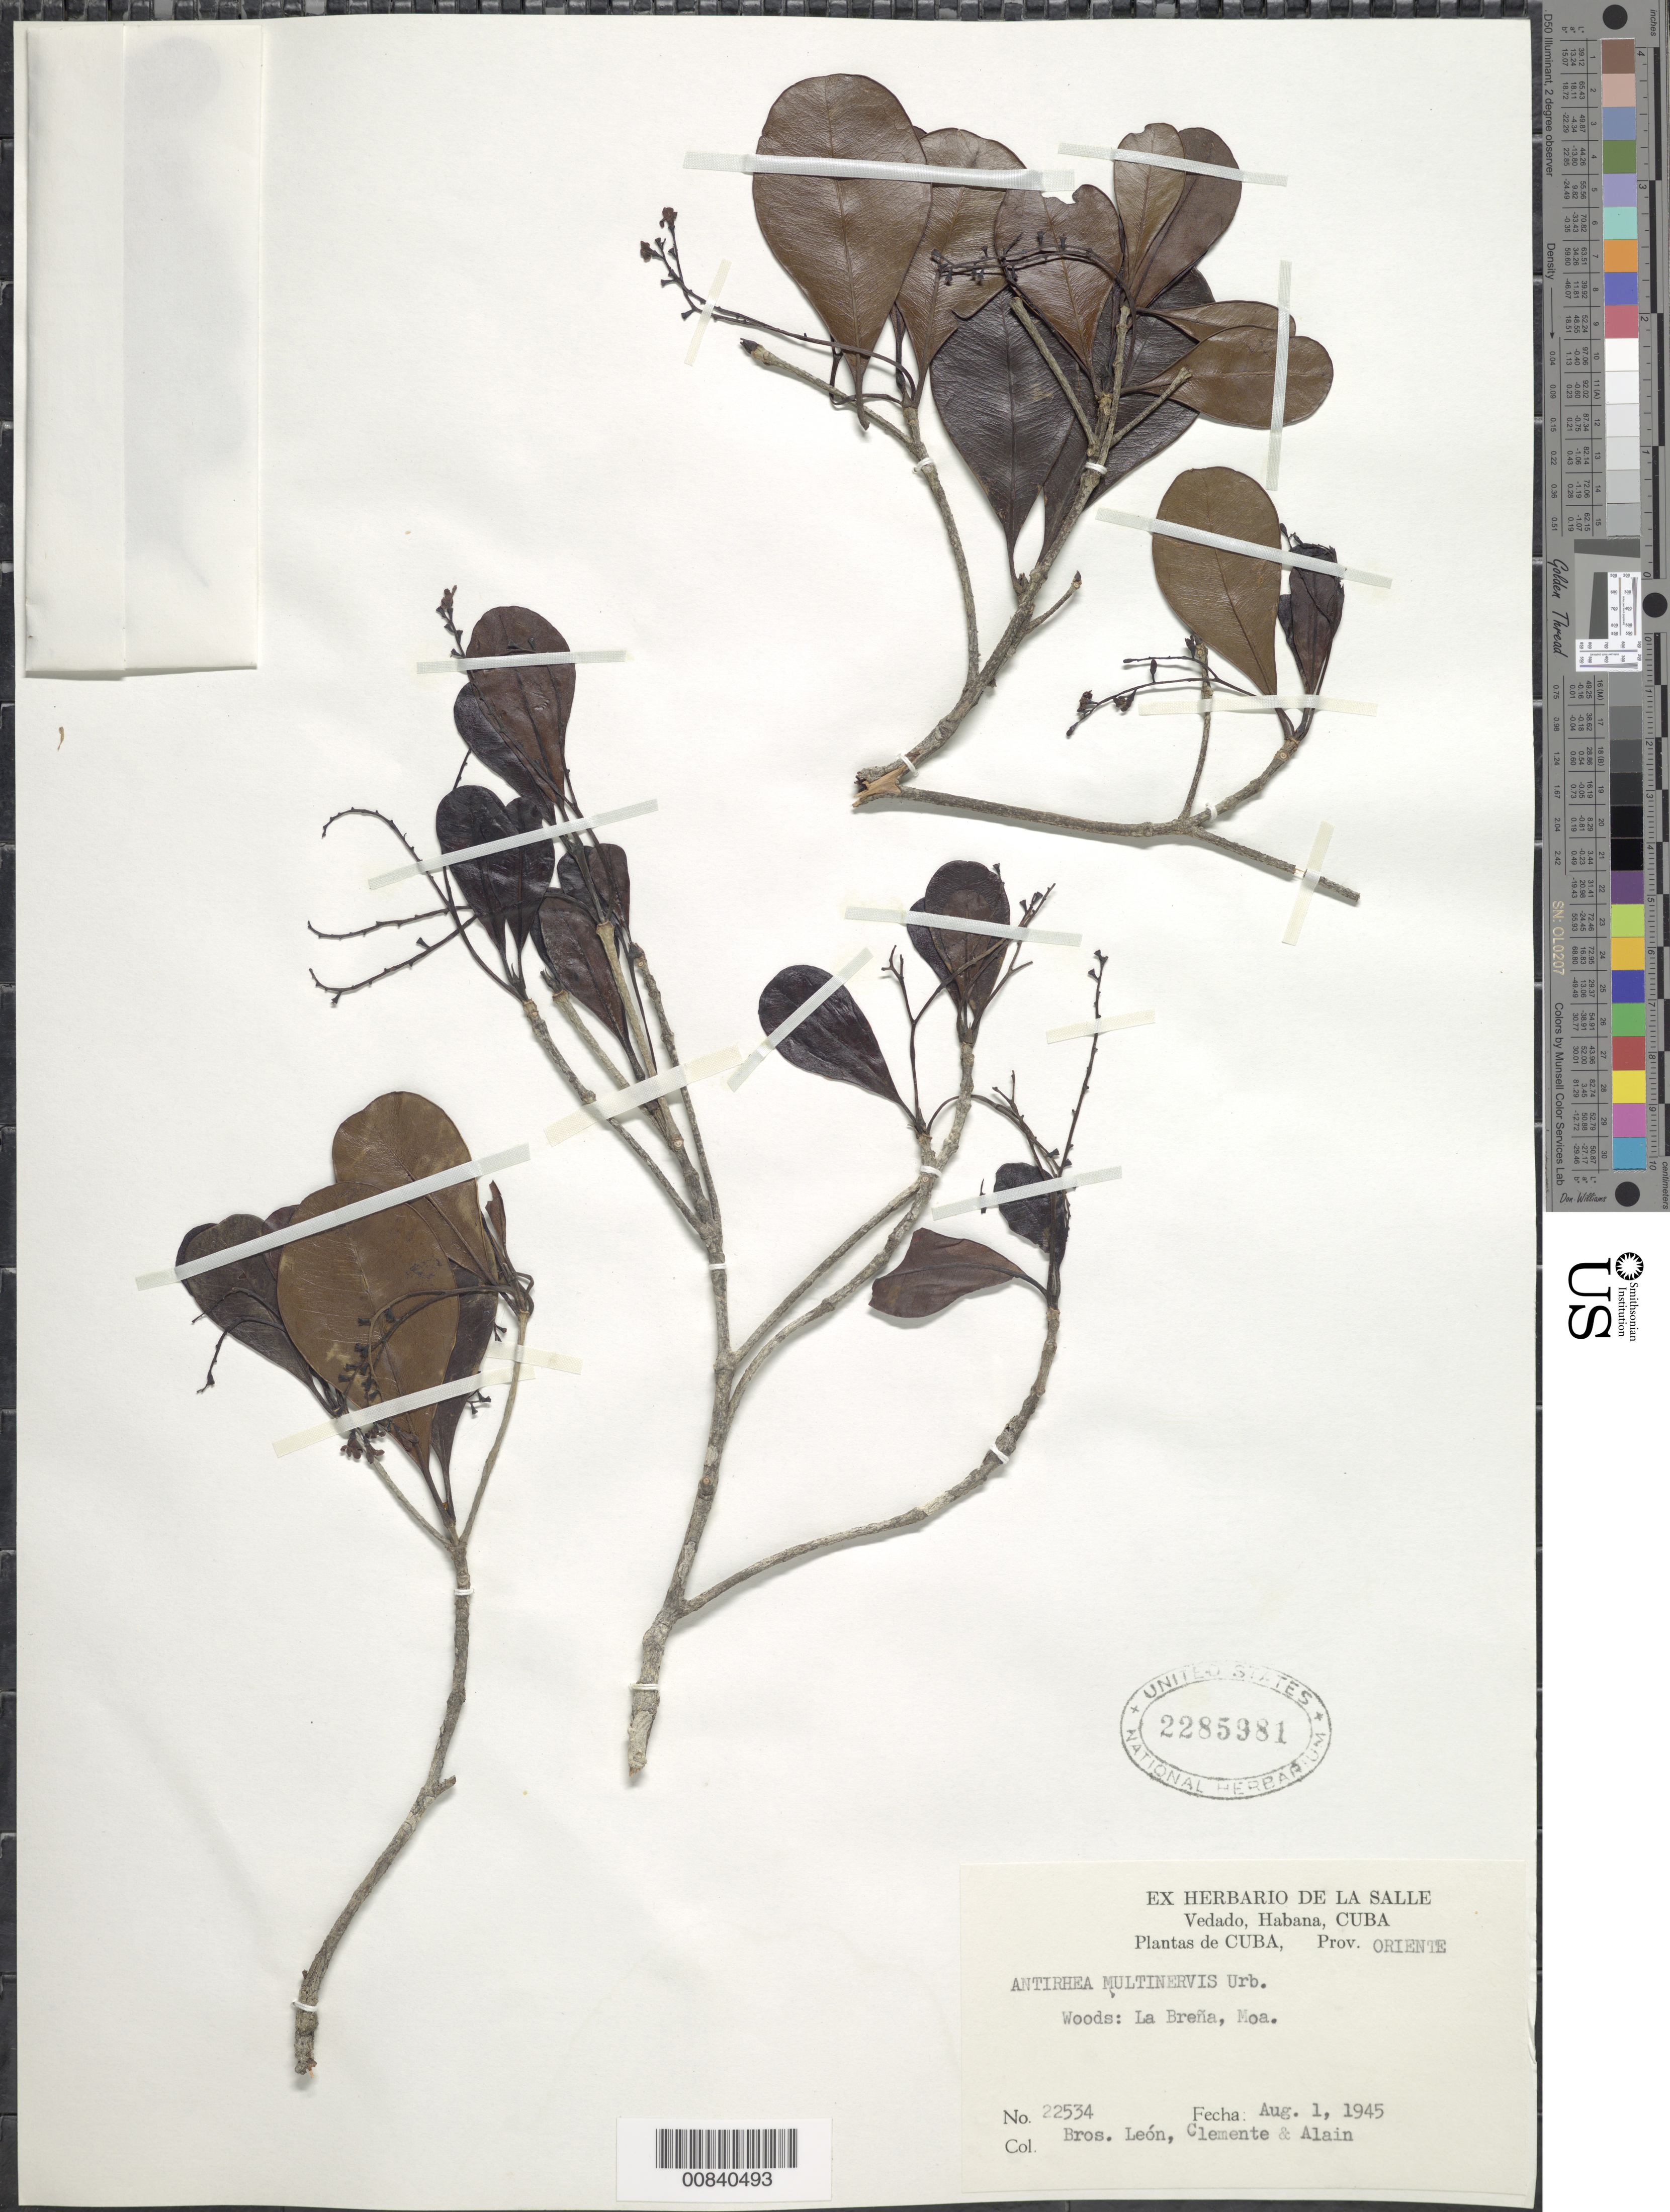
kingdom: Plantae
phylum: Tracheophyta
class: Magnoliopsida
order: Gentianales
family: Rubiaceae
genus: Stenostomum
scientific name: Stenostomum multinerve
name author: (Urb.) Borhidi & Fernández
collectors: Bro. León, Bro. Clemente & A. H. Liogier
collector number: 22534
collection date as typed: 01 Aug 1945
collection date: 1945-08-01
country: Cuba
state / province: Oriente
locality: La Brena, Moa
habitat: Woods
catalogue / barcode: US 2285981